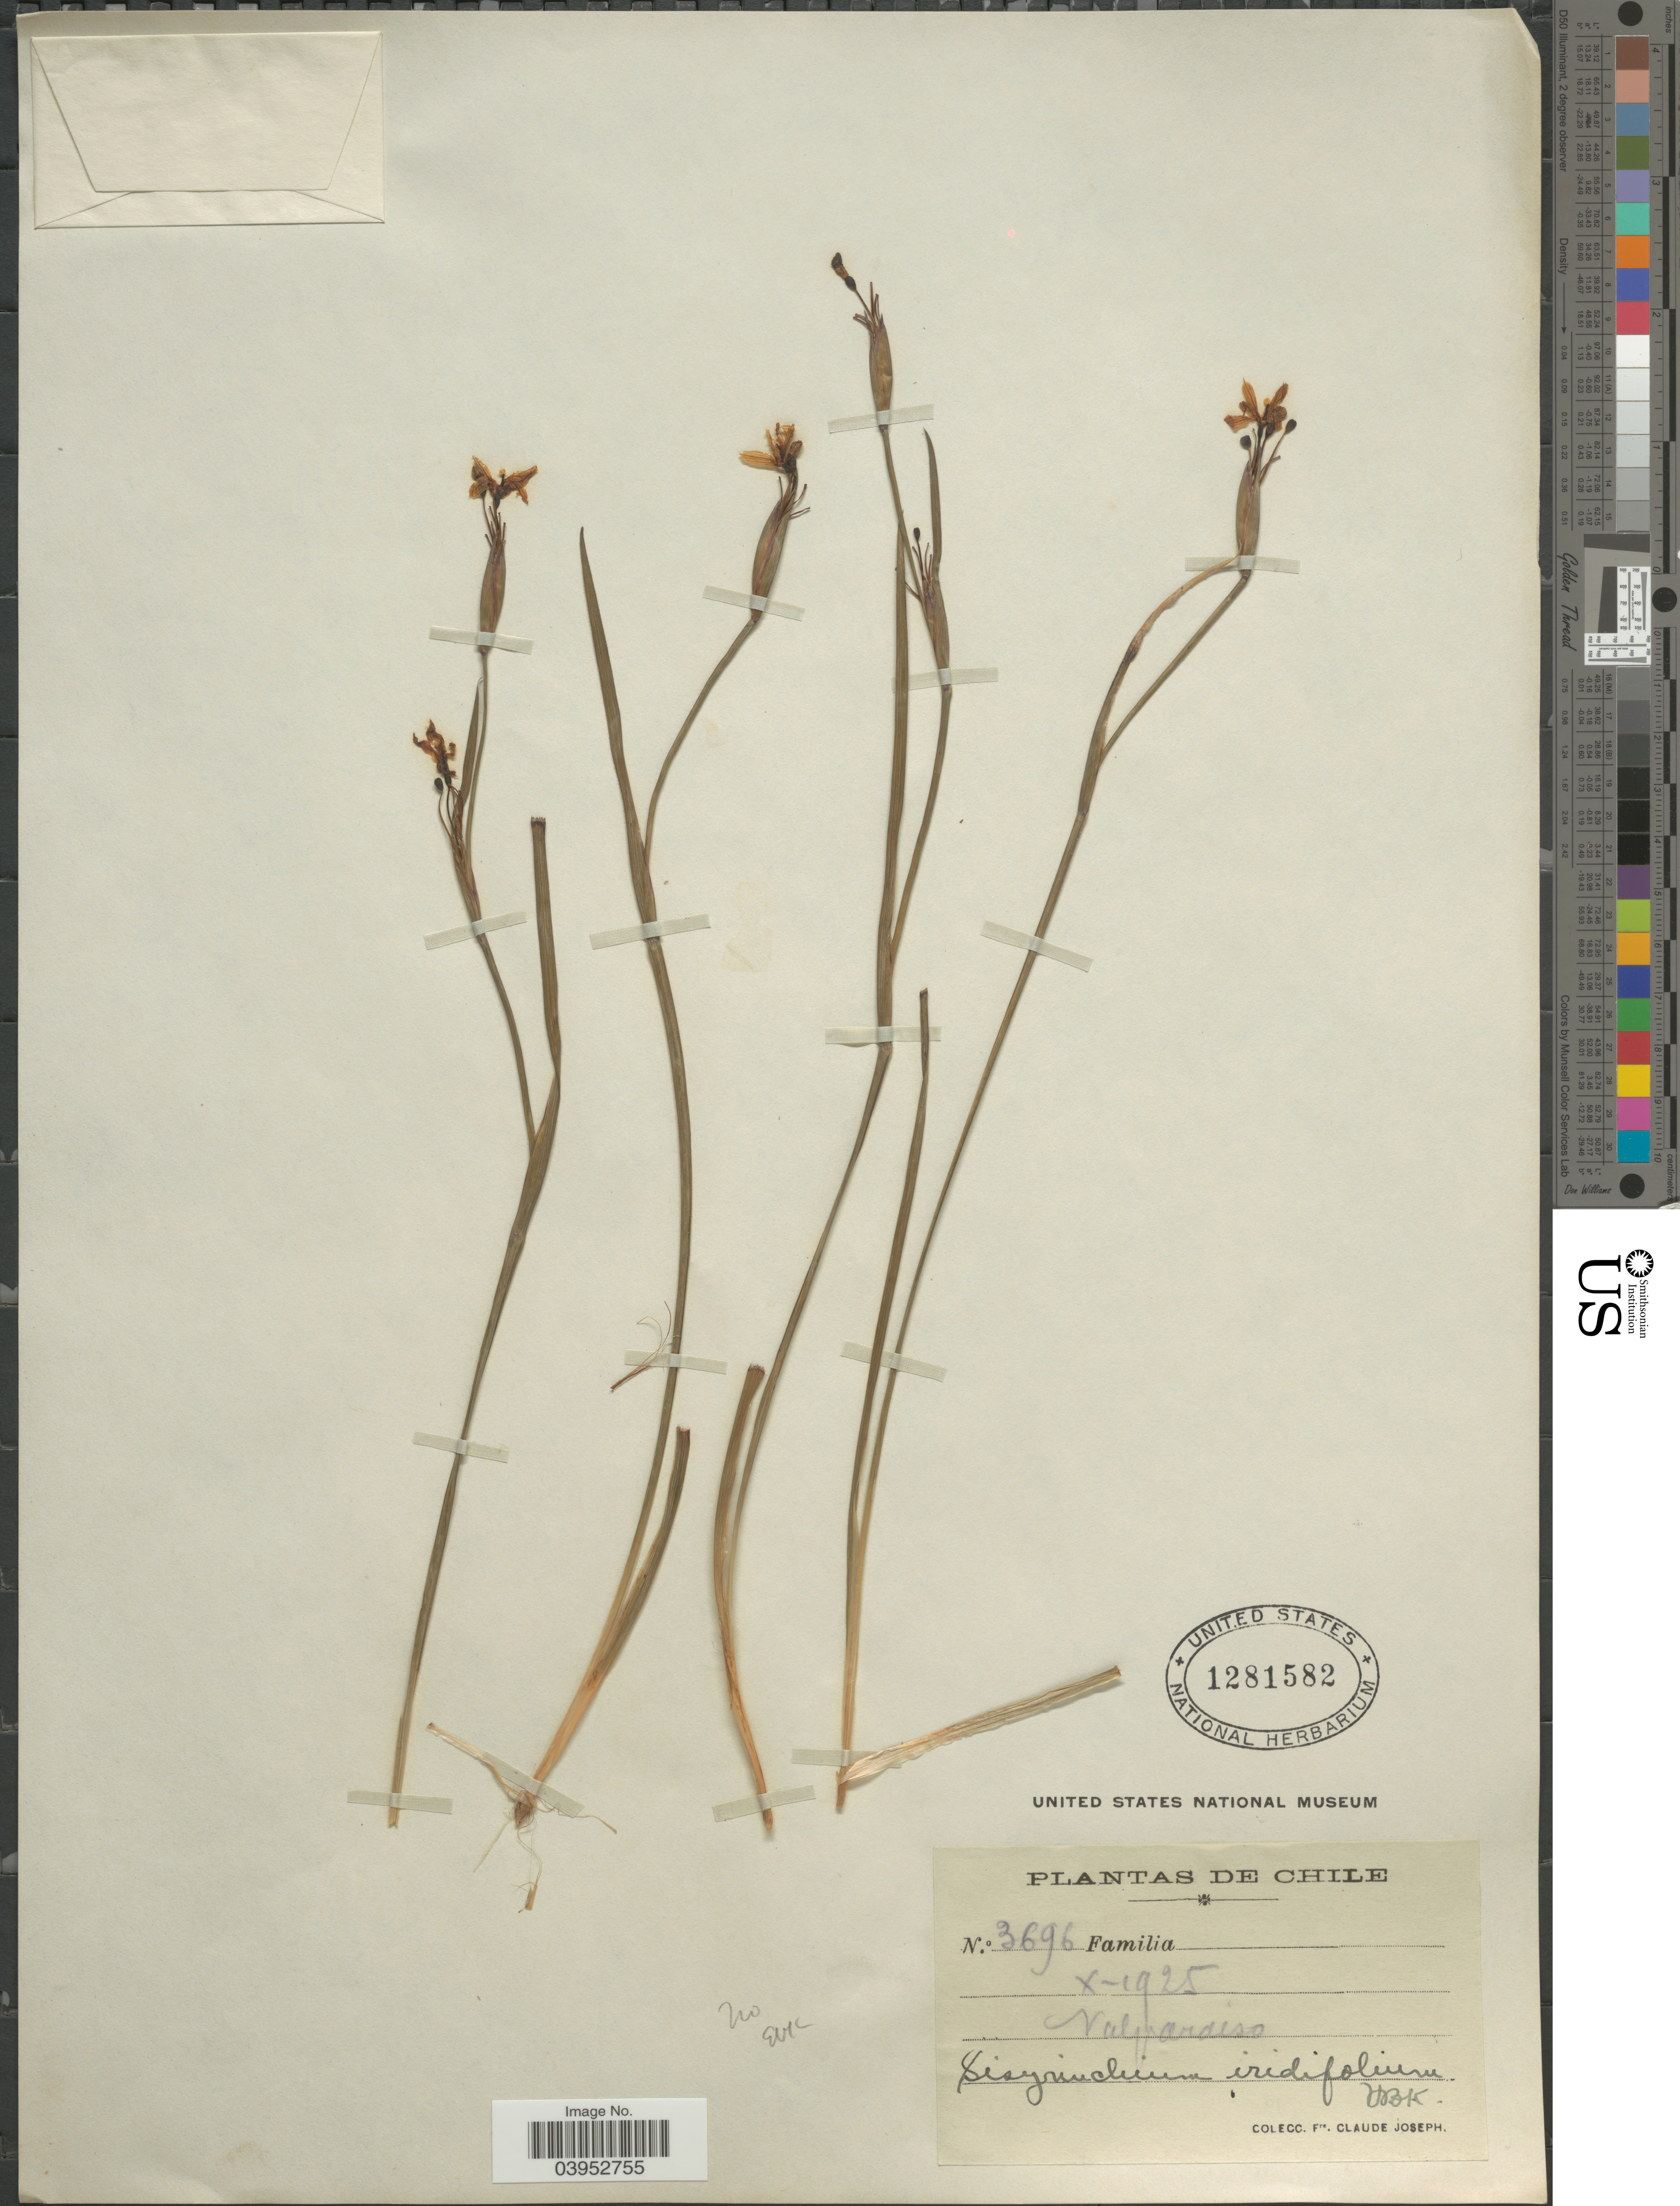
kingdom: Plantae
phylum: Tracheophyta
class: Liliopsida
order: Asparagales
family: Iridaceae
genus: Sisyrinchium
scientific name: Sisyrinchium sp.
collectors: Bro. Claude-Joseph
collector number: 3696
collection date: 1925-10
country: Chile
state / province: Valparaíso (V)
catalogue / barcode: US 1281582